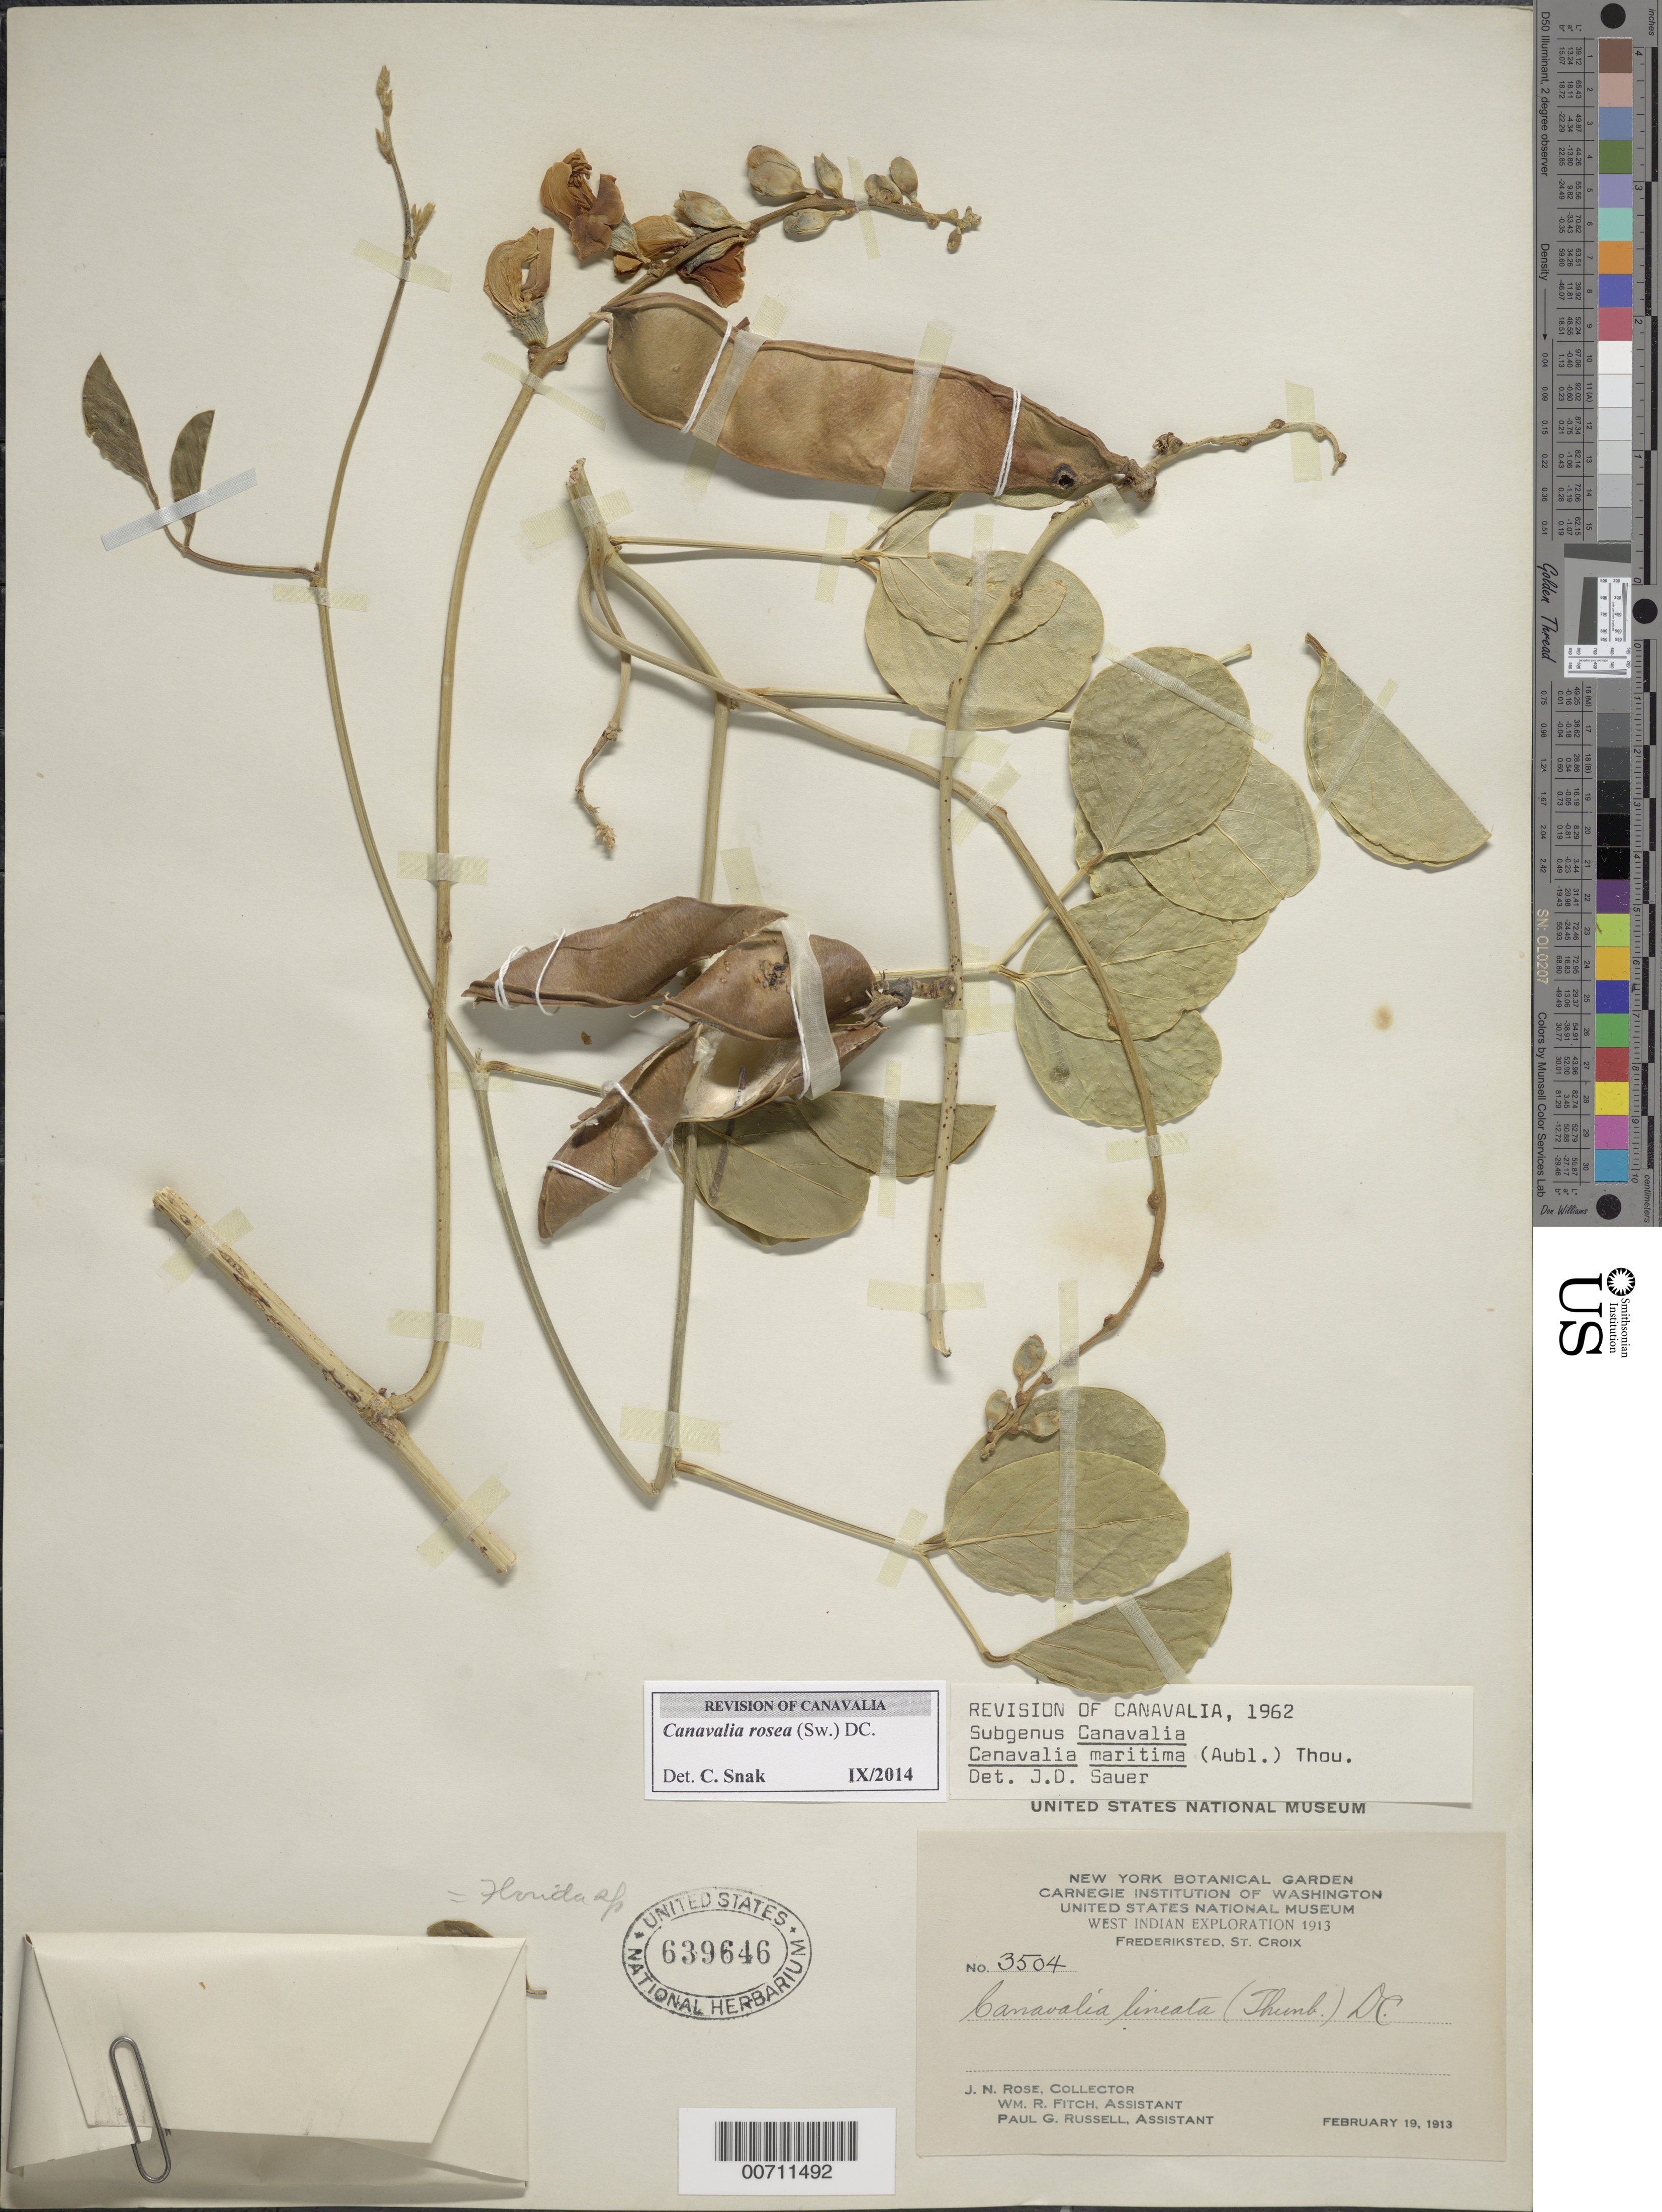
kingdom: Plantae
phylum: Tracheophyta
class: Magnoliopsida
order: Fabales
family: Fabaceae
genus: Canavalia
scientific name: Canavalia rosea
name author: (Sw.) DC.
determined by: Snak, C.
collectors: J. N. Rose, W. R. Fitch & P. G. Russell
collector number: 3504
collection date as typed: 19 Feb 1913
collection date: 1913-02-19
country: U.S. Virgin Islands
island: St. Croix Island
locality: Frederiksted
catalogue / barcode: US 639646